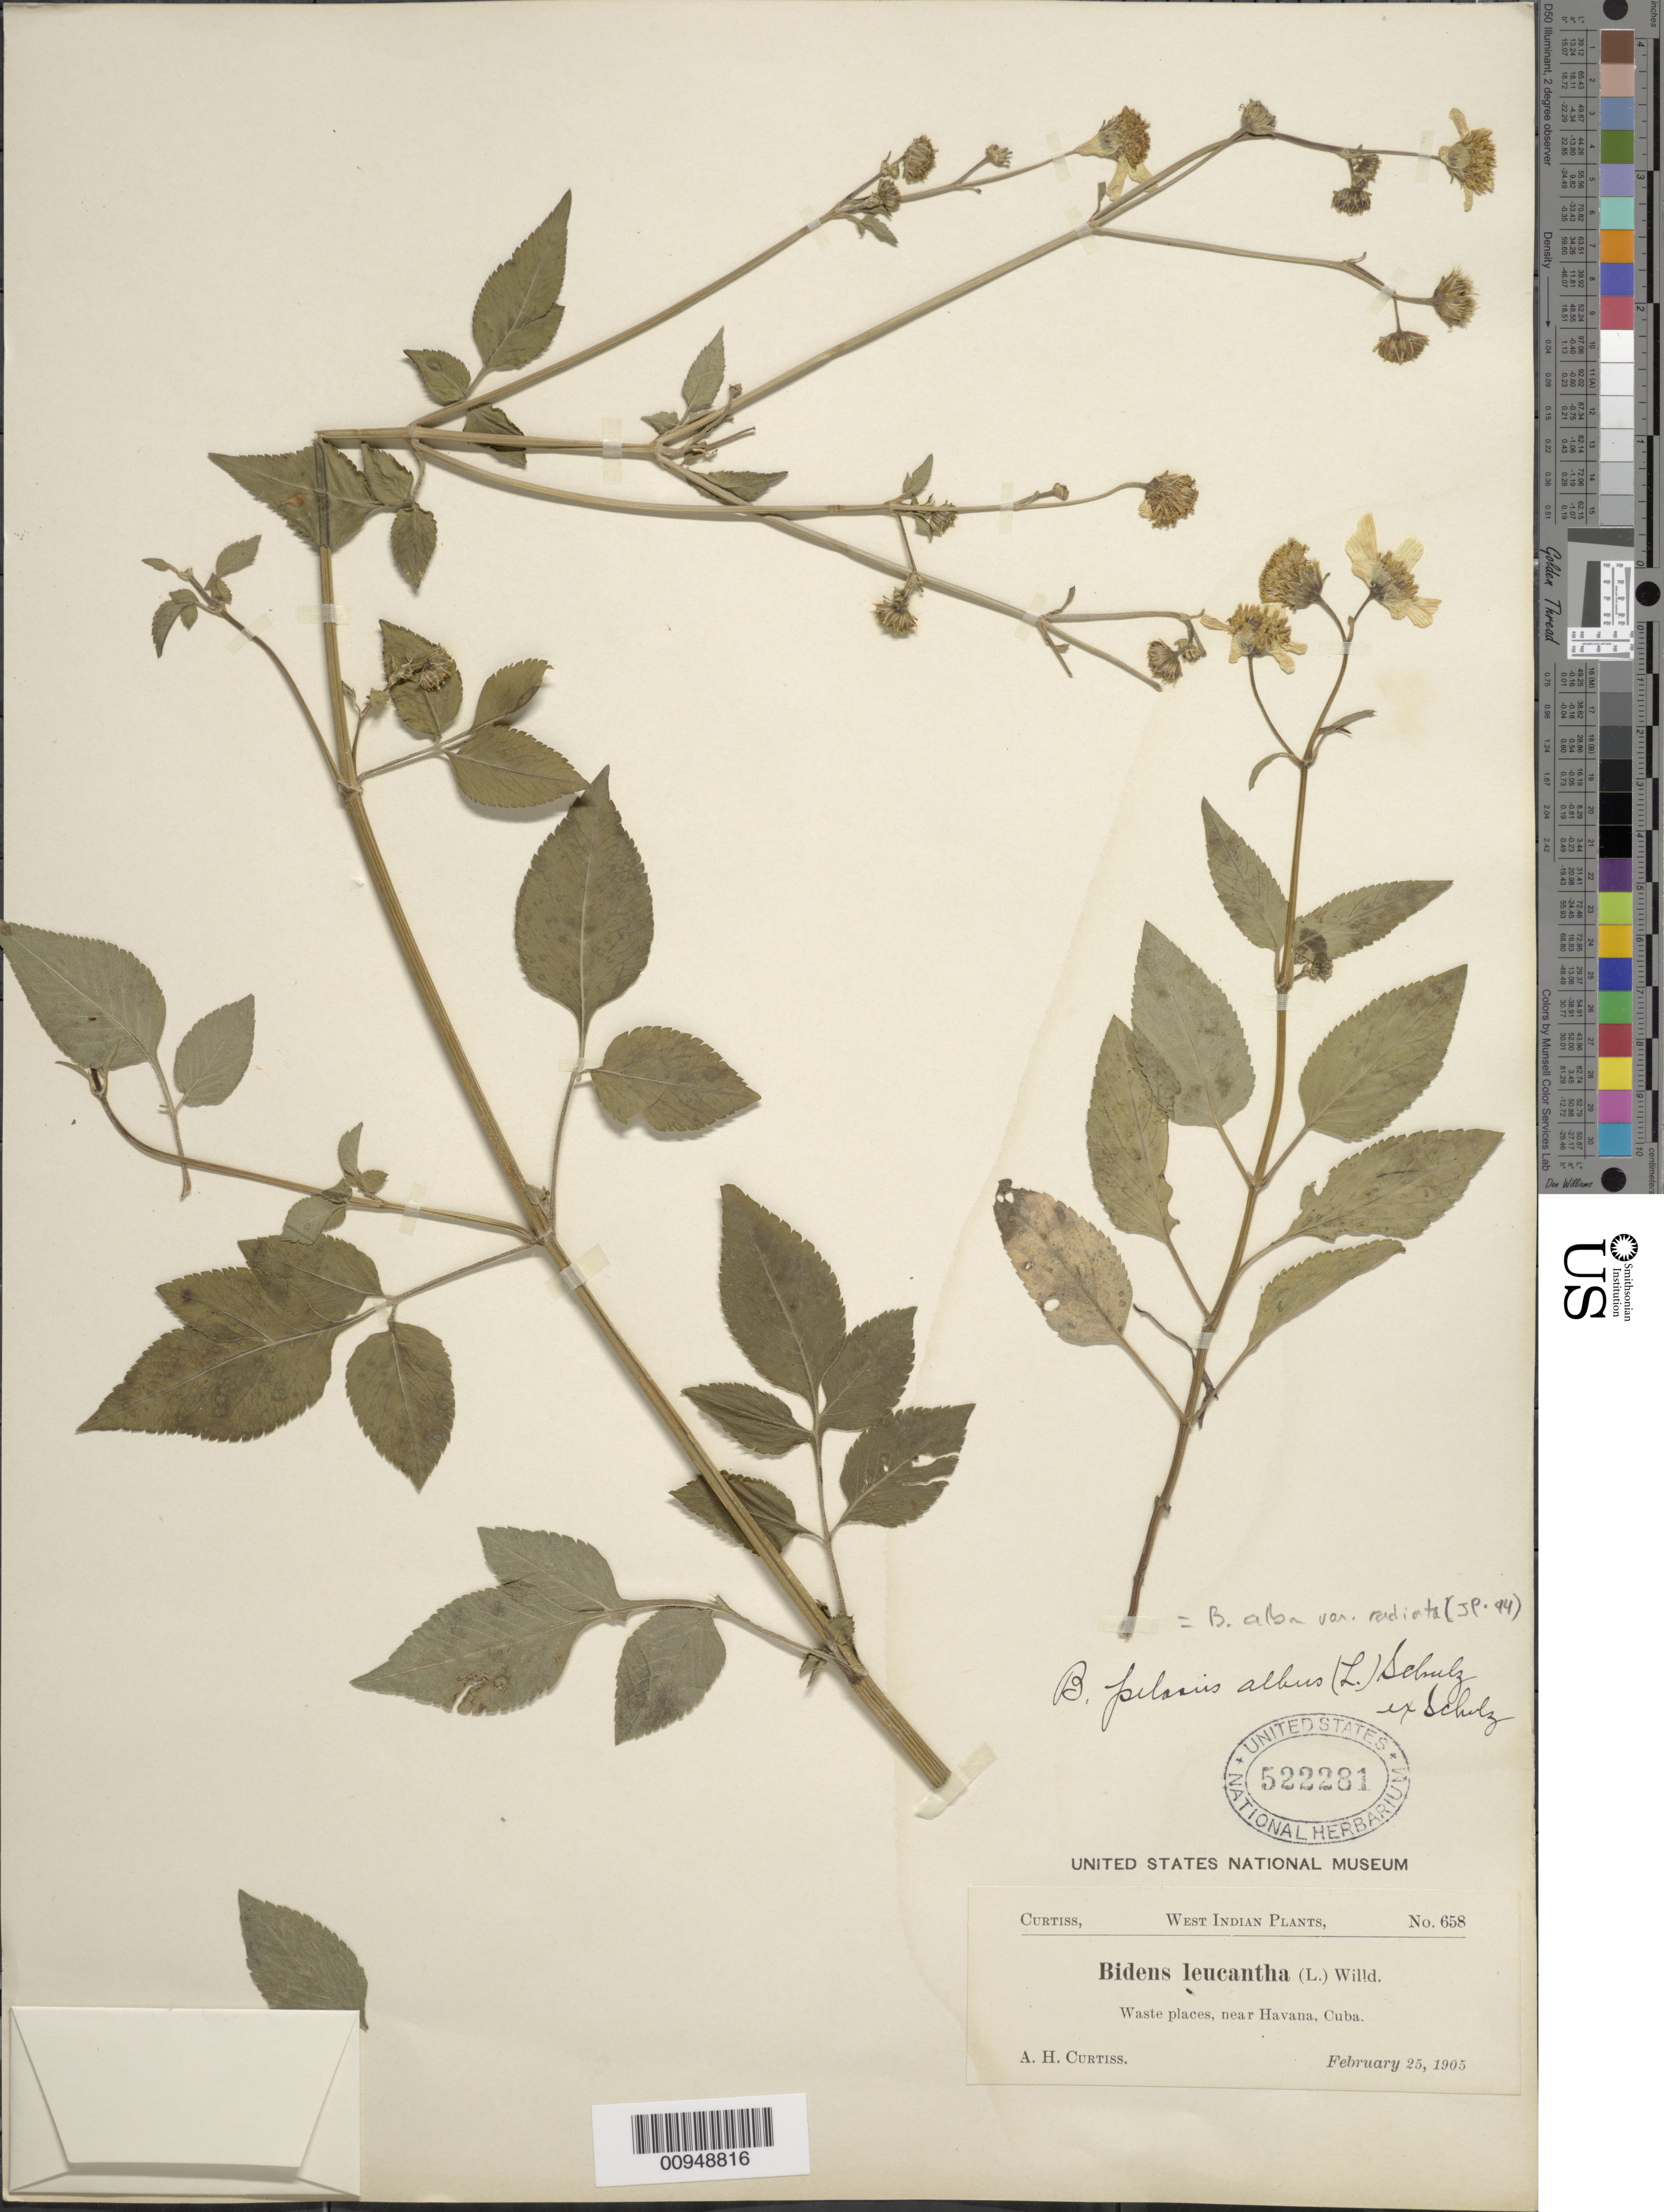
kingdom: Plantae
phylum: Tracheophyta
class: Magnoliopsida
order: Asterales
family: Asteraceae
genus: Bidens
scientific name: Bidens alba var. radiata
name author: (Sch. Bip.) R.E. Ballard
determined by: Pruski, J. F.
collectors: A. H. Curtiss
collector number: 658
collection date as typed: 25 Feb 1905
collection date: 1905-02-25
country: Cuba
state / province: La Habana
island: Cuba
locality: Near Havana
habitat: Waste places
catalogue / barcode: US 522281